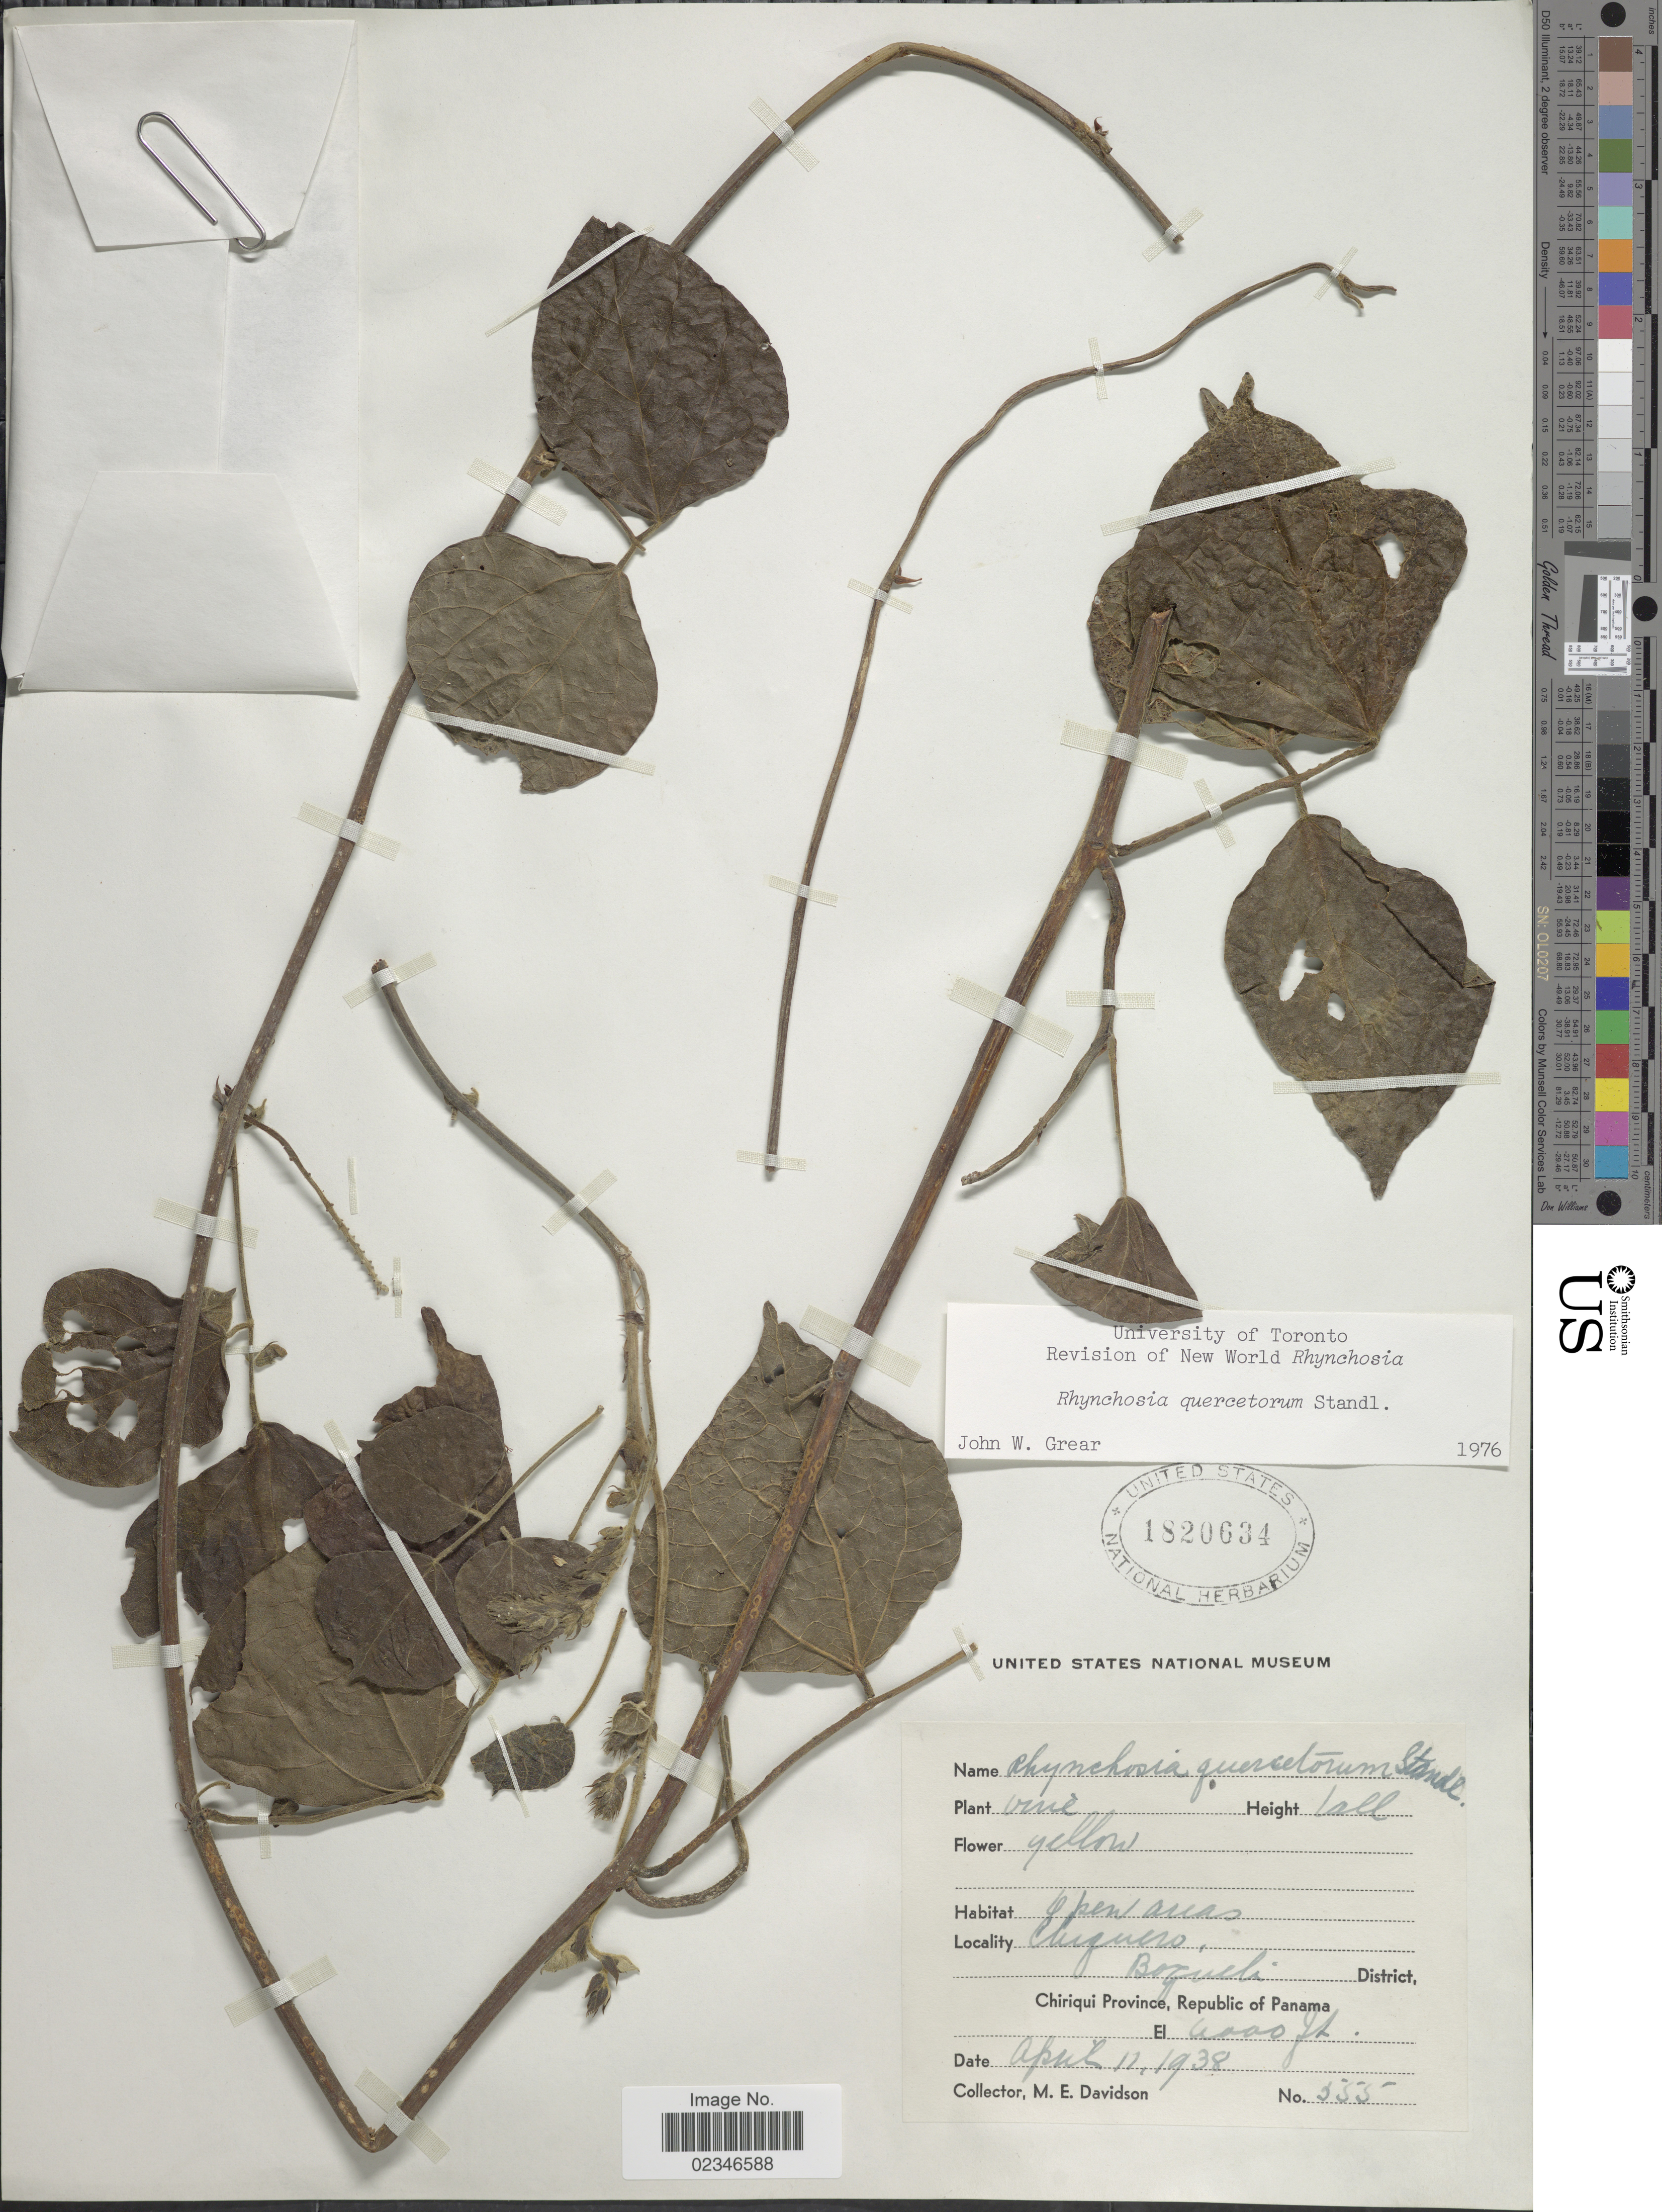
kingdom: Plantae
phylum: Tracheophyta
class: Magnoliopsida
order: Fabales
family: Fabaceae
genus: Rhynchosia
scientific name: Rhynchosia quercetorum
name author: Standl.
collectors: M. E. Davidson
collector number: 355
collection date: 1938-04-11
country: Panama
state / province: Chiriqui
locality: Chiguero, Boquete District, Chiriqui Province, Republic of Panama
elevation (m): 1219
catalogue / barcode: US 1820634